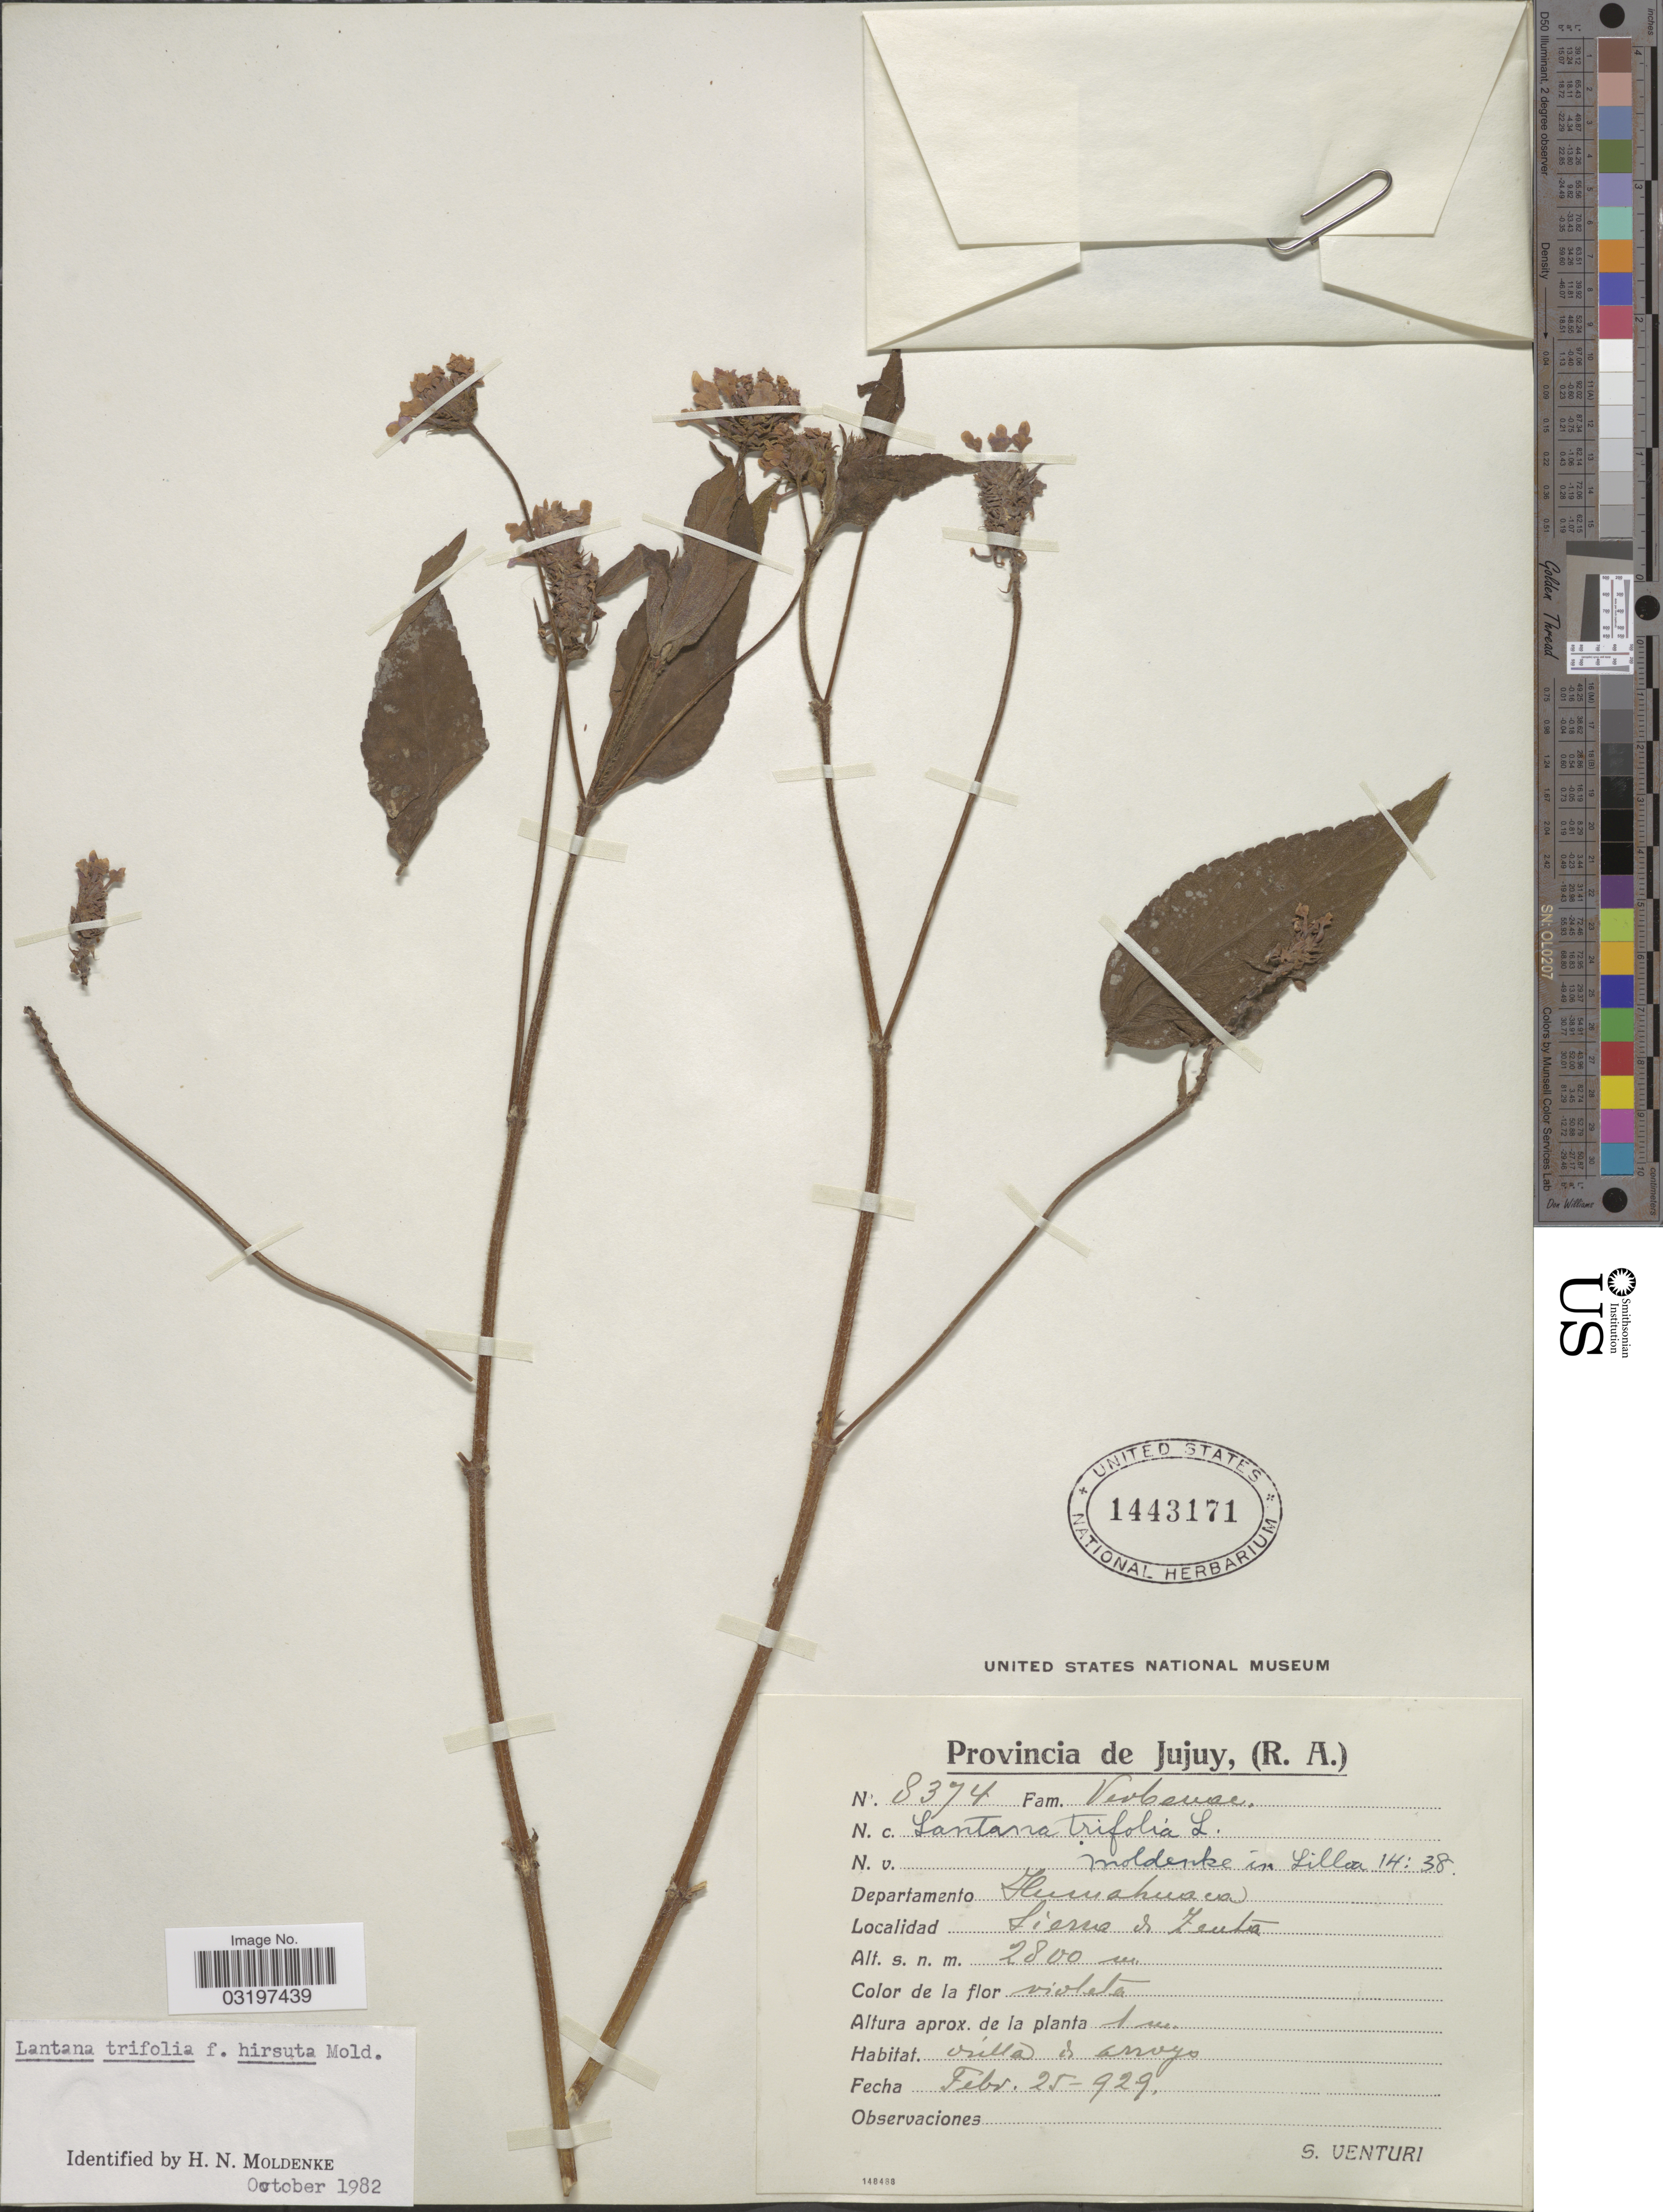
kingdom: Plantae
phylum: Tracheophyta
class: Magnoliopsida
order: Lamiales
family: Verbenaceae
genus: Lantana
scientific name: Lantana trifolia f. hirsuta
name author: Moldenke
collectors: S. Venturi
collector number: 8374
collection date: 1929-02-25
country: Argentina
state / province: Jujuy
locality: Departamento Humahuaca. Sierra de Zenta.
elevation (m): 2800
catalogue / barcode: US 1443171